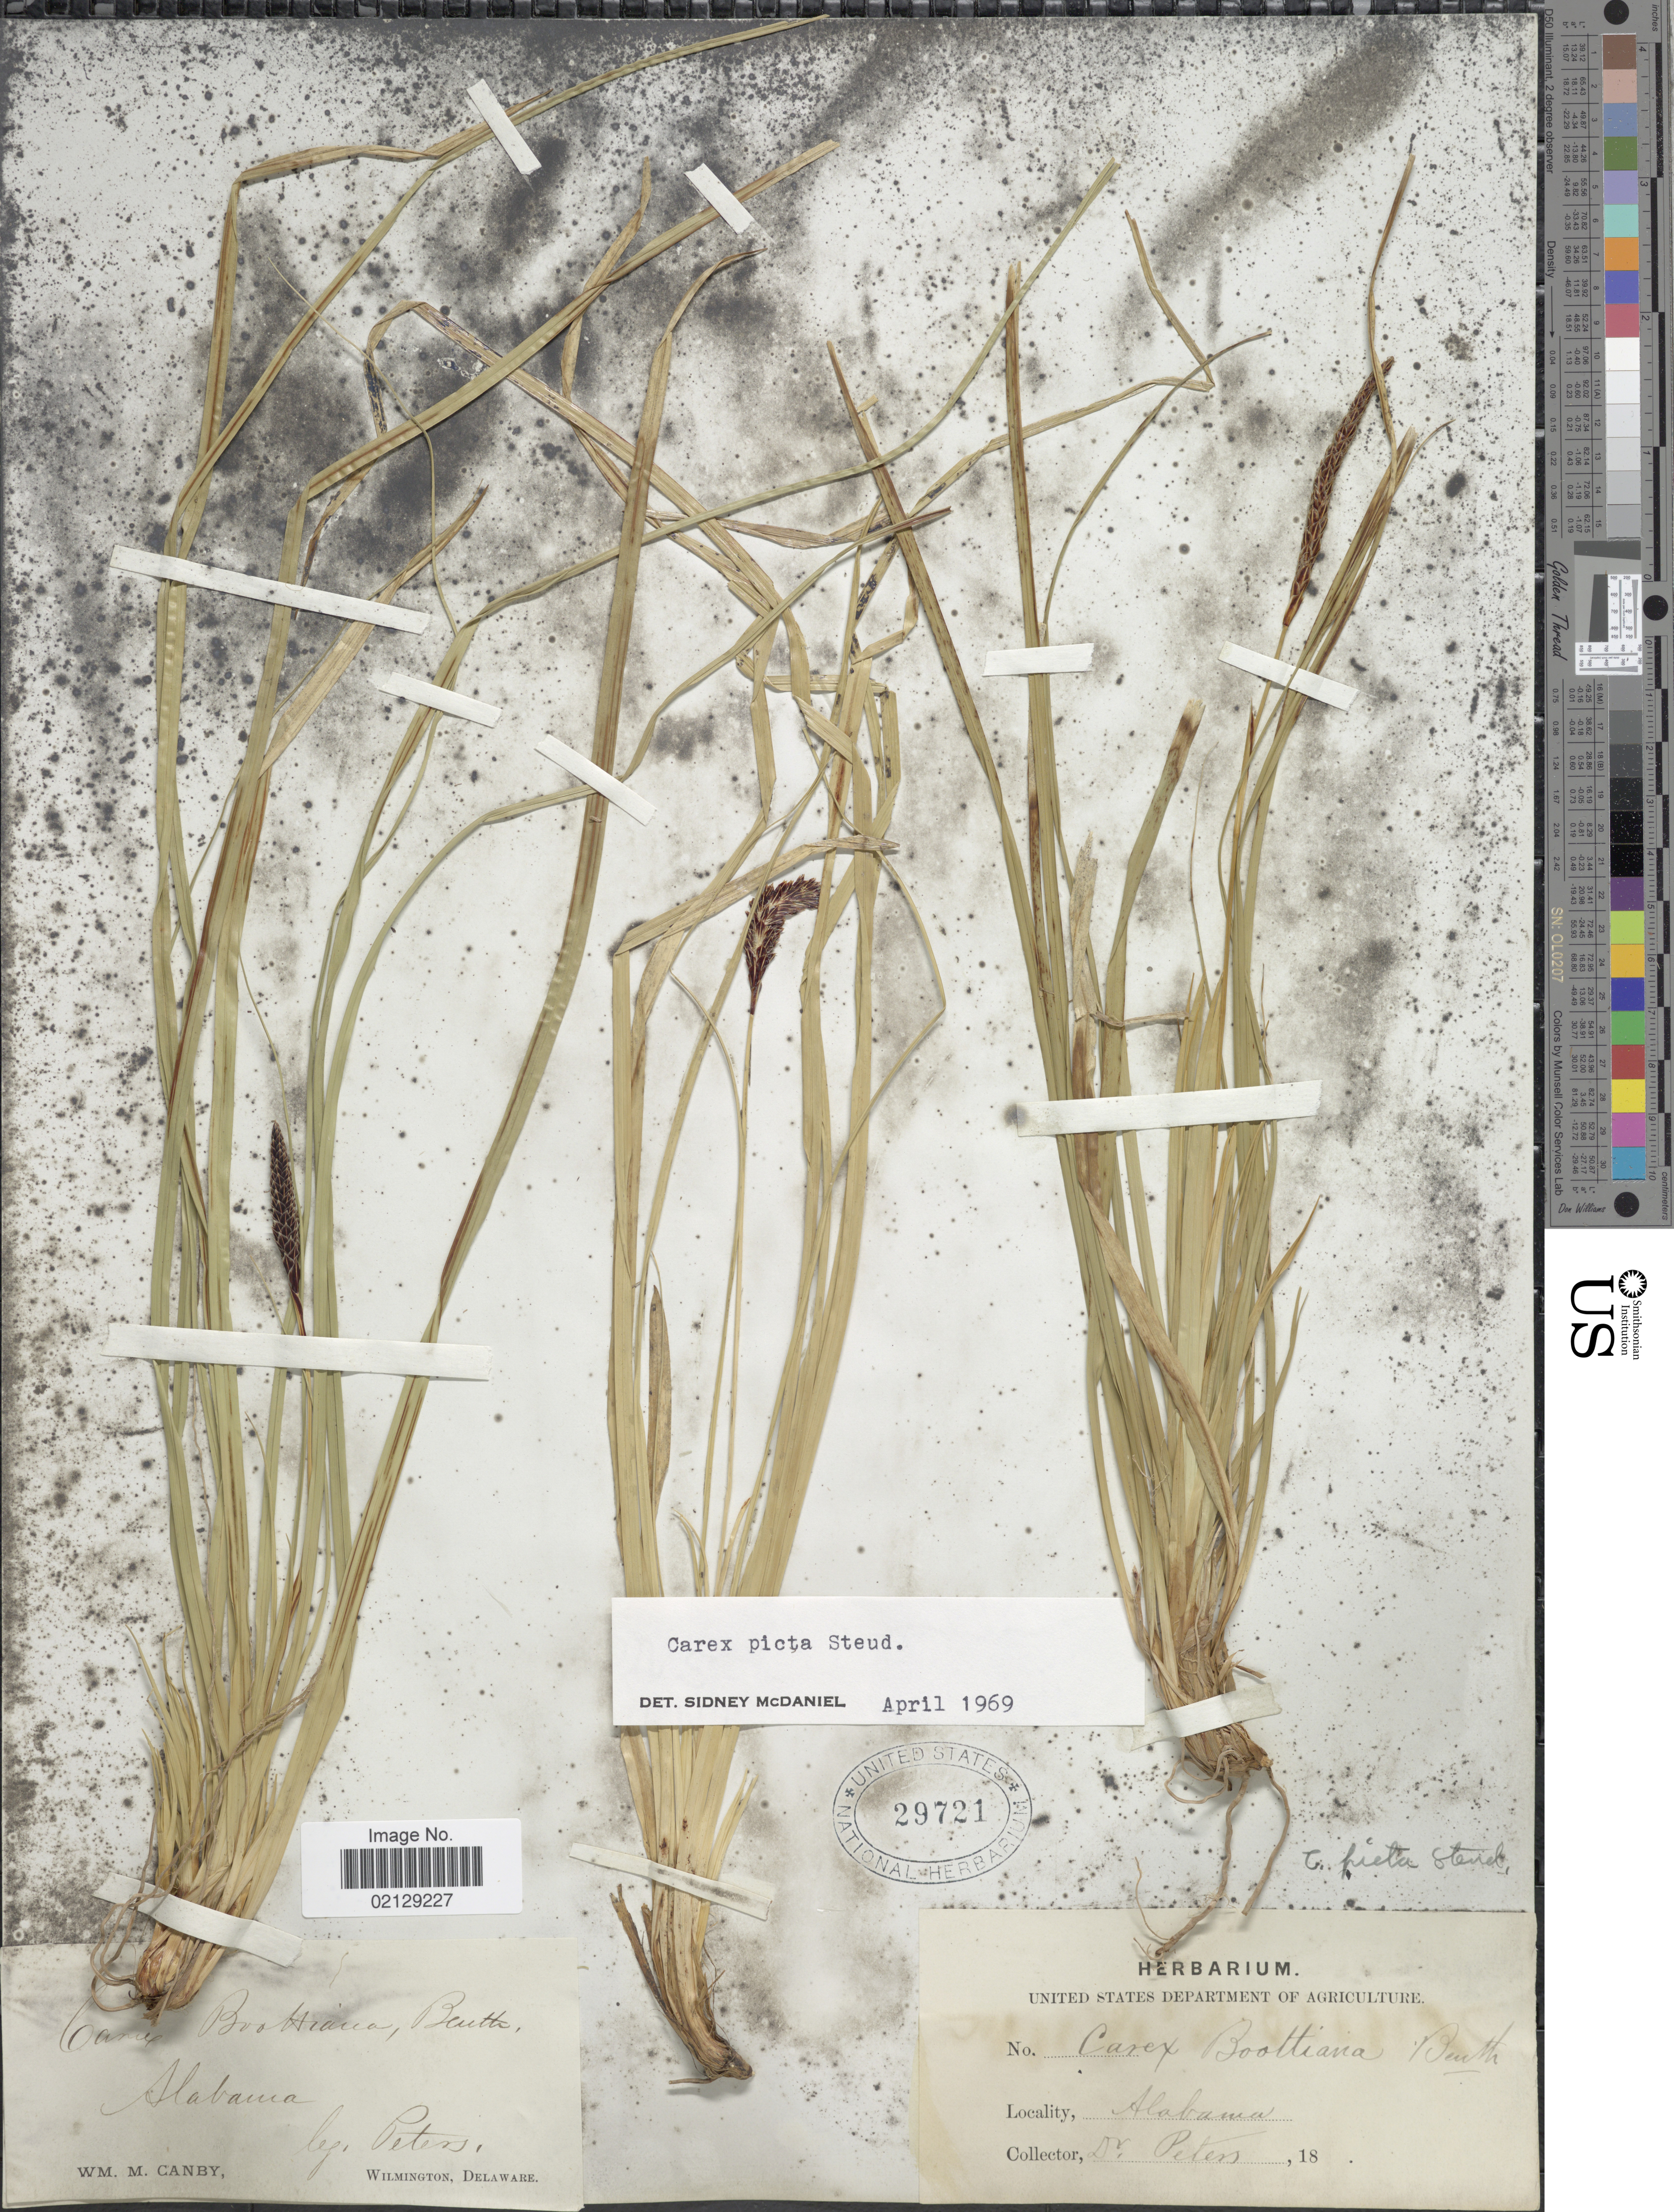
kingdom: Plantae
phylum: Tracheophyta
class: Liliopsida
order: Poales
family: Cyperaceae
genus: Carex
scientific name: Carex picta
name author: Steud.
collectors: W. M. Canby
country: United States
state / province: Alabama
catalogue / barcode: US 29721